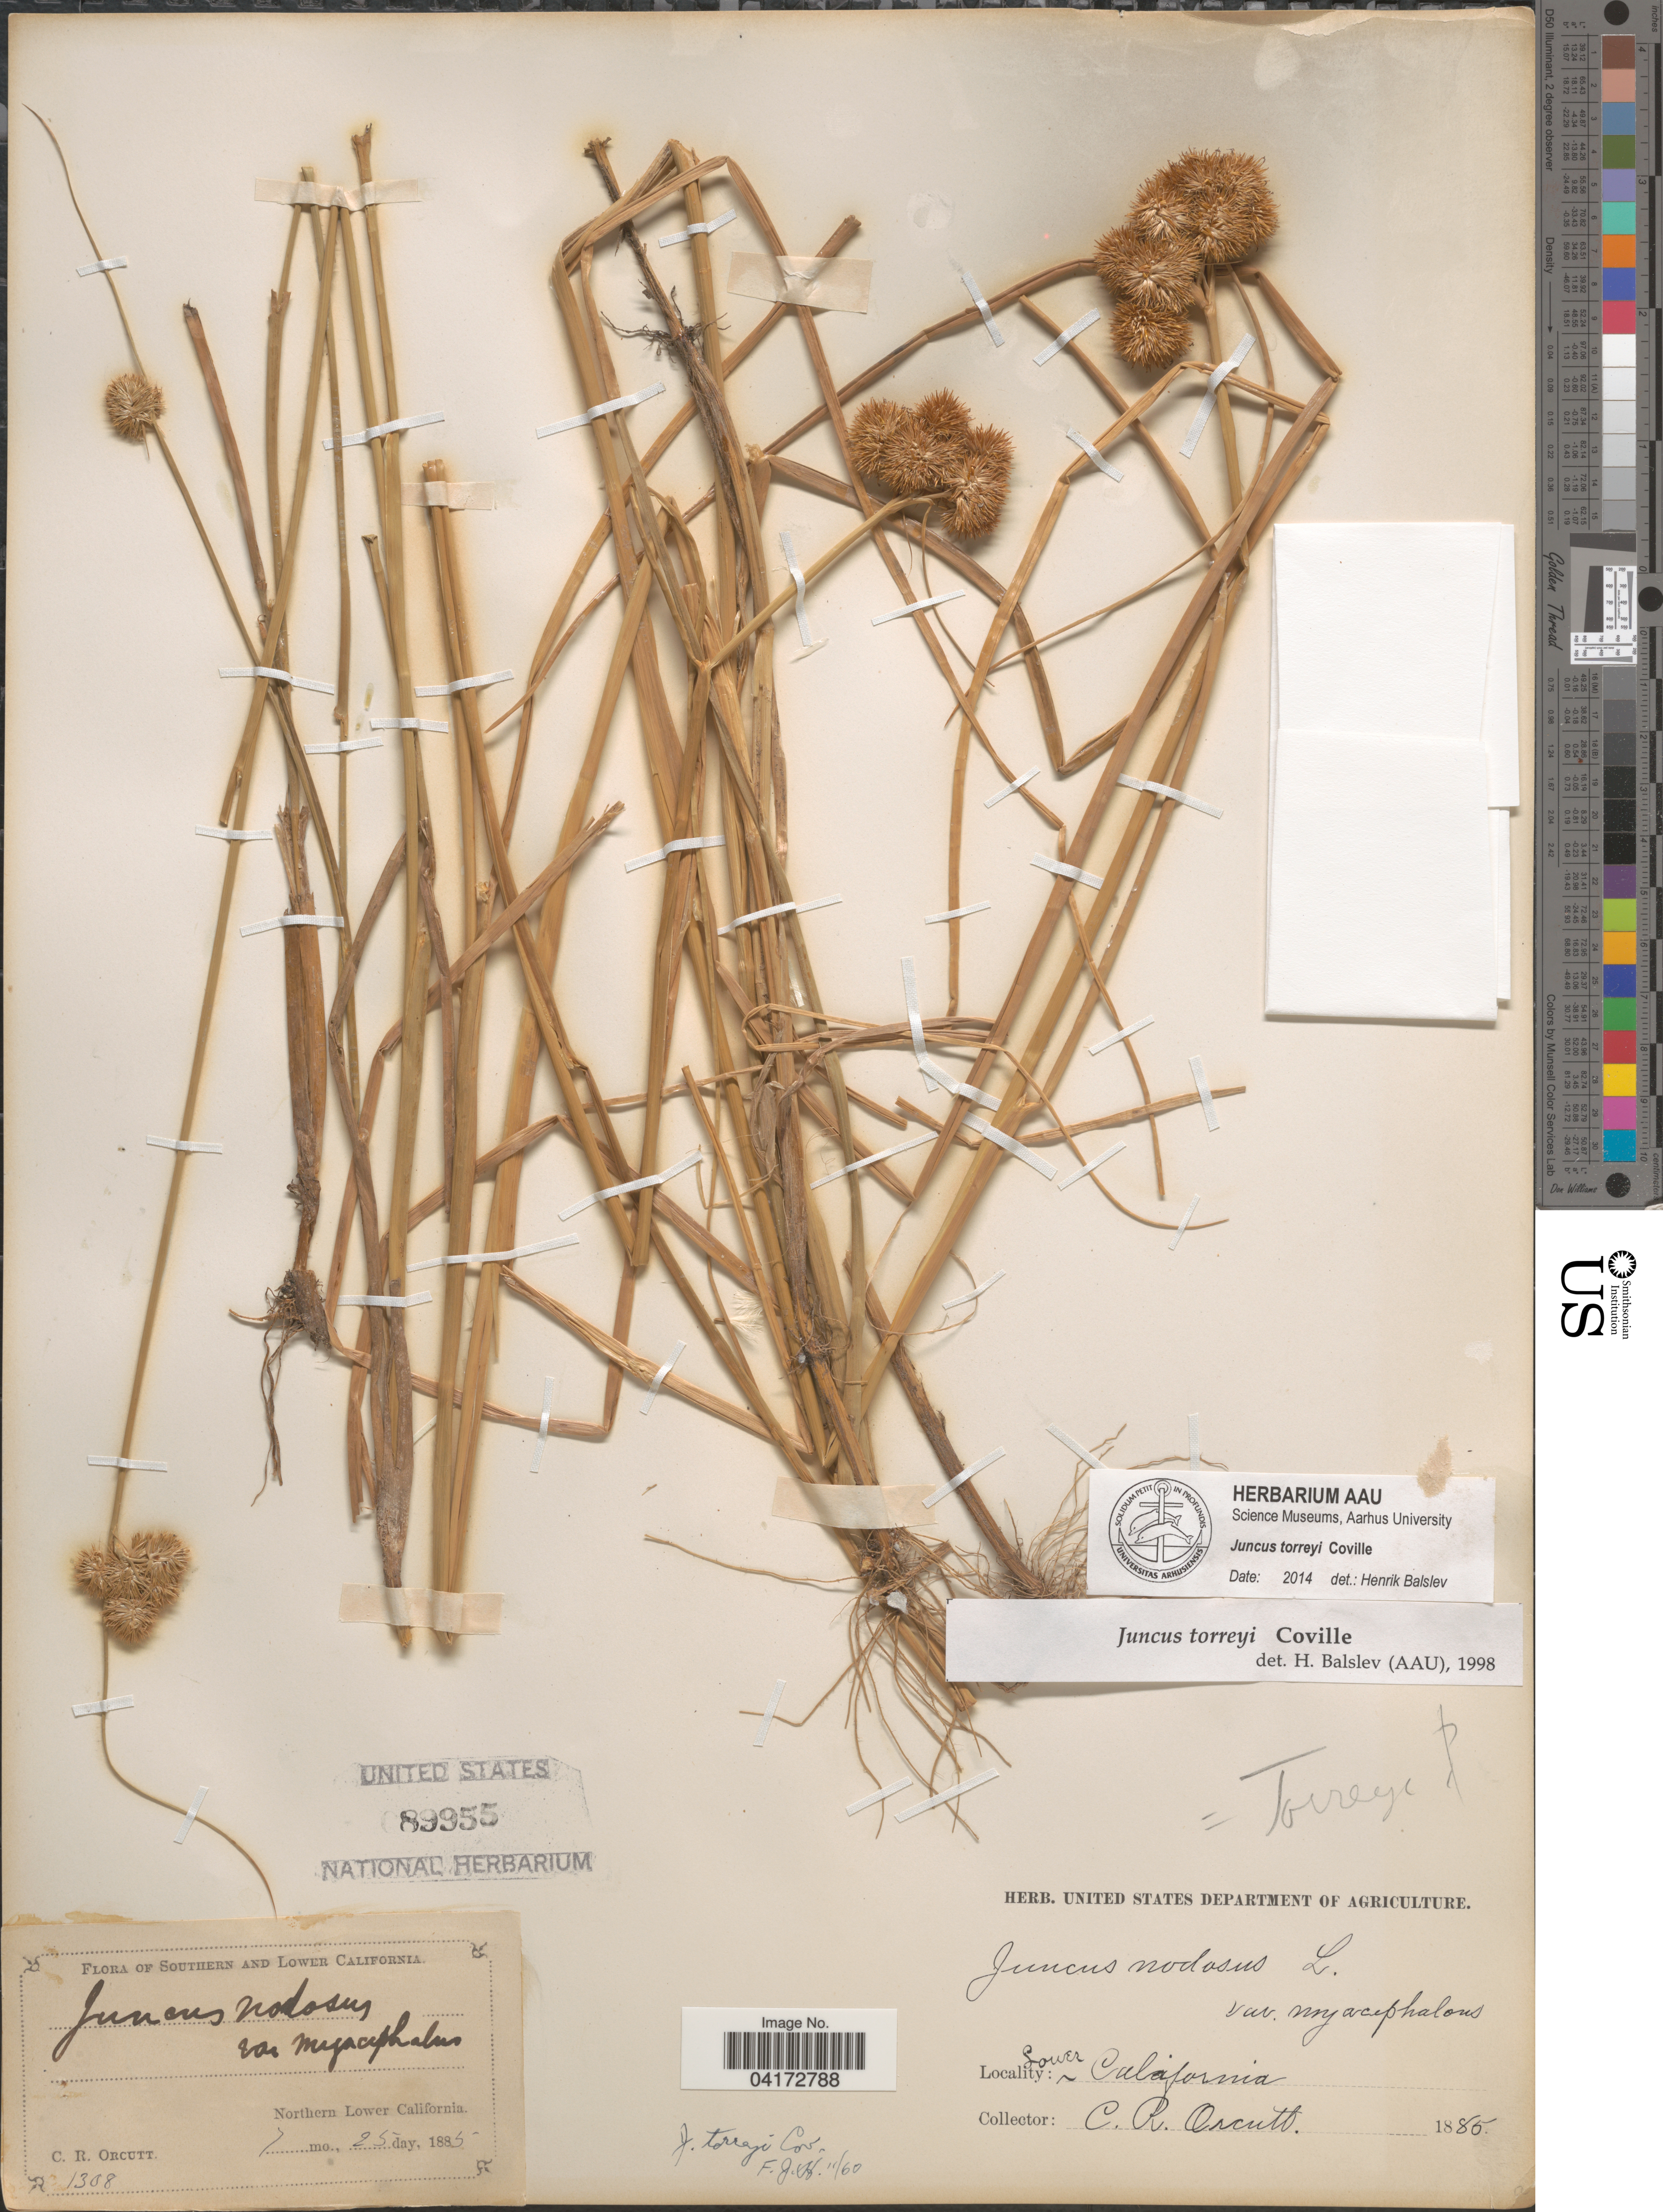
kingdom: Plantae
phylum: Tracheophyta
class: Liliopsida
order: Poales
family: Juncaceae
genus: Juncus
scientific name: Juncus torreyi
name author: Coville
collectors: C. R. Orcutt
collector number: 1308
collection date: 1885-07-25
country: Mexico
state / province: Baja California Norte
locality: Northern Lower California.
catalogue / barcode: US 89955